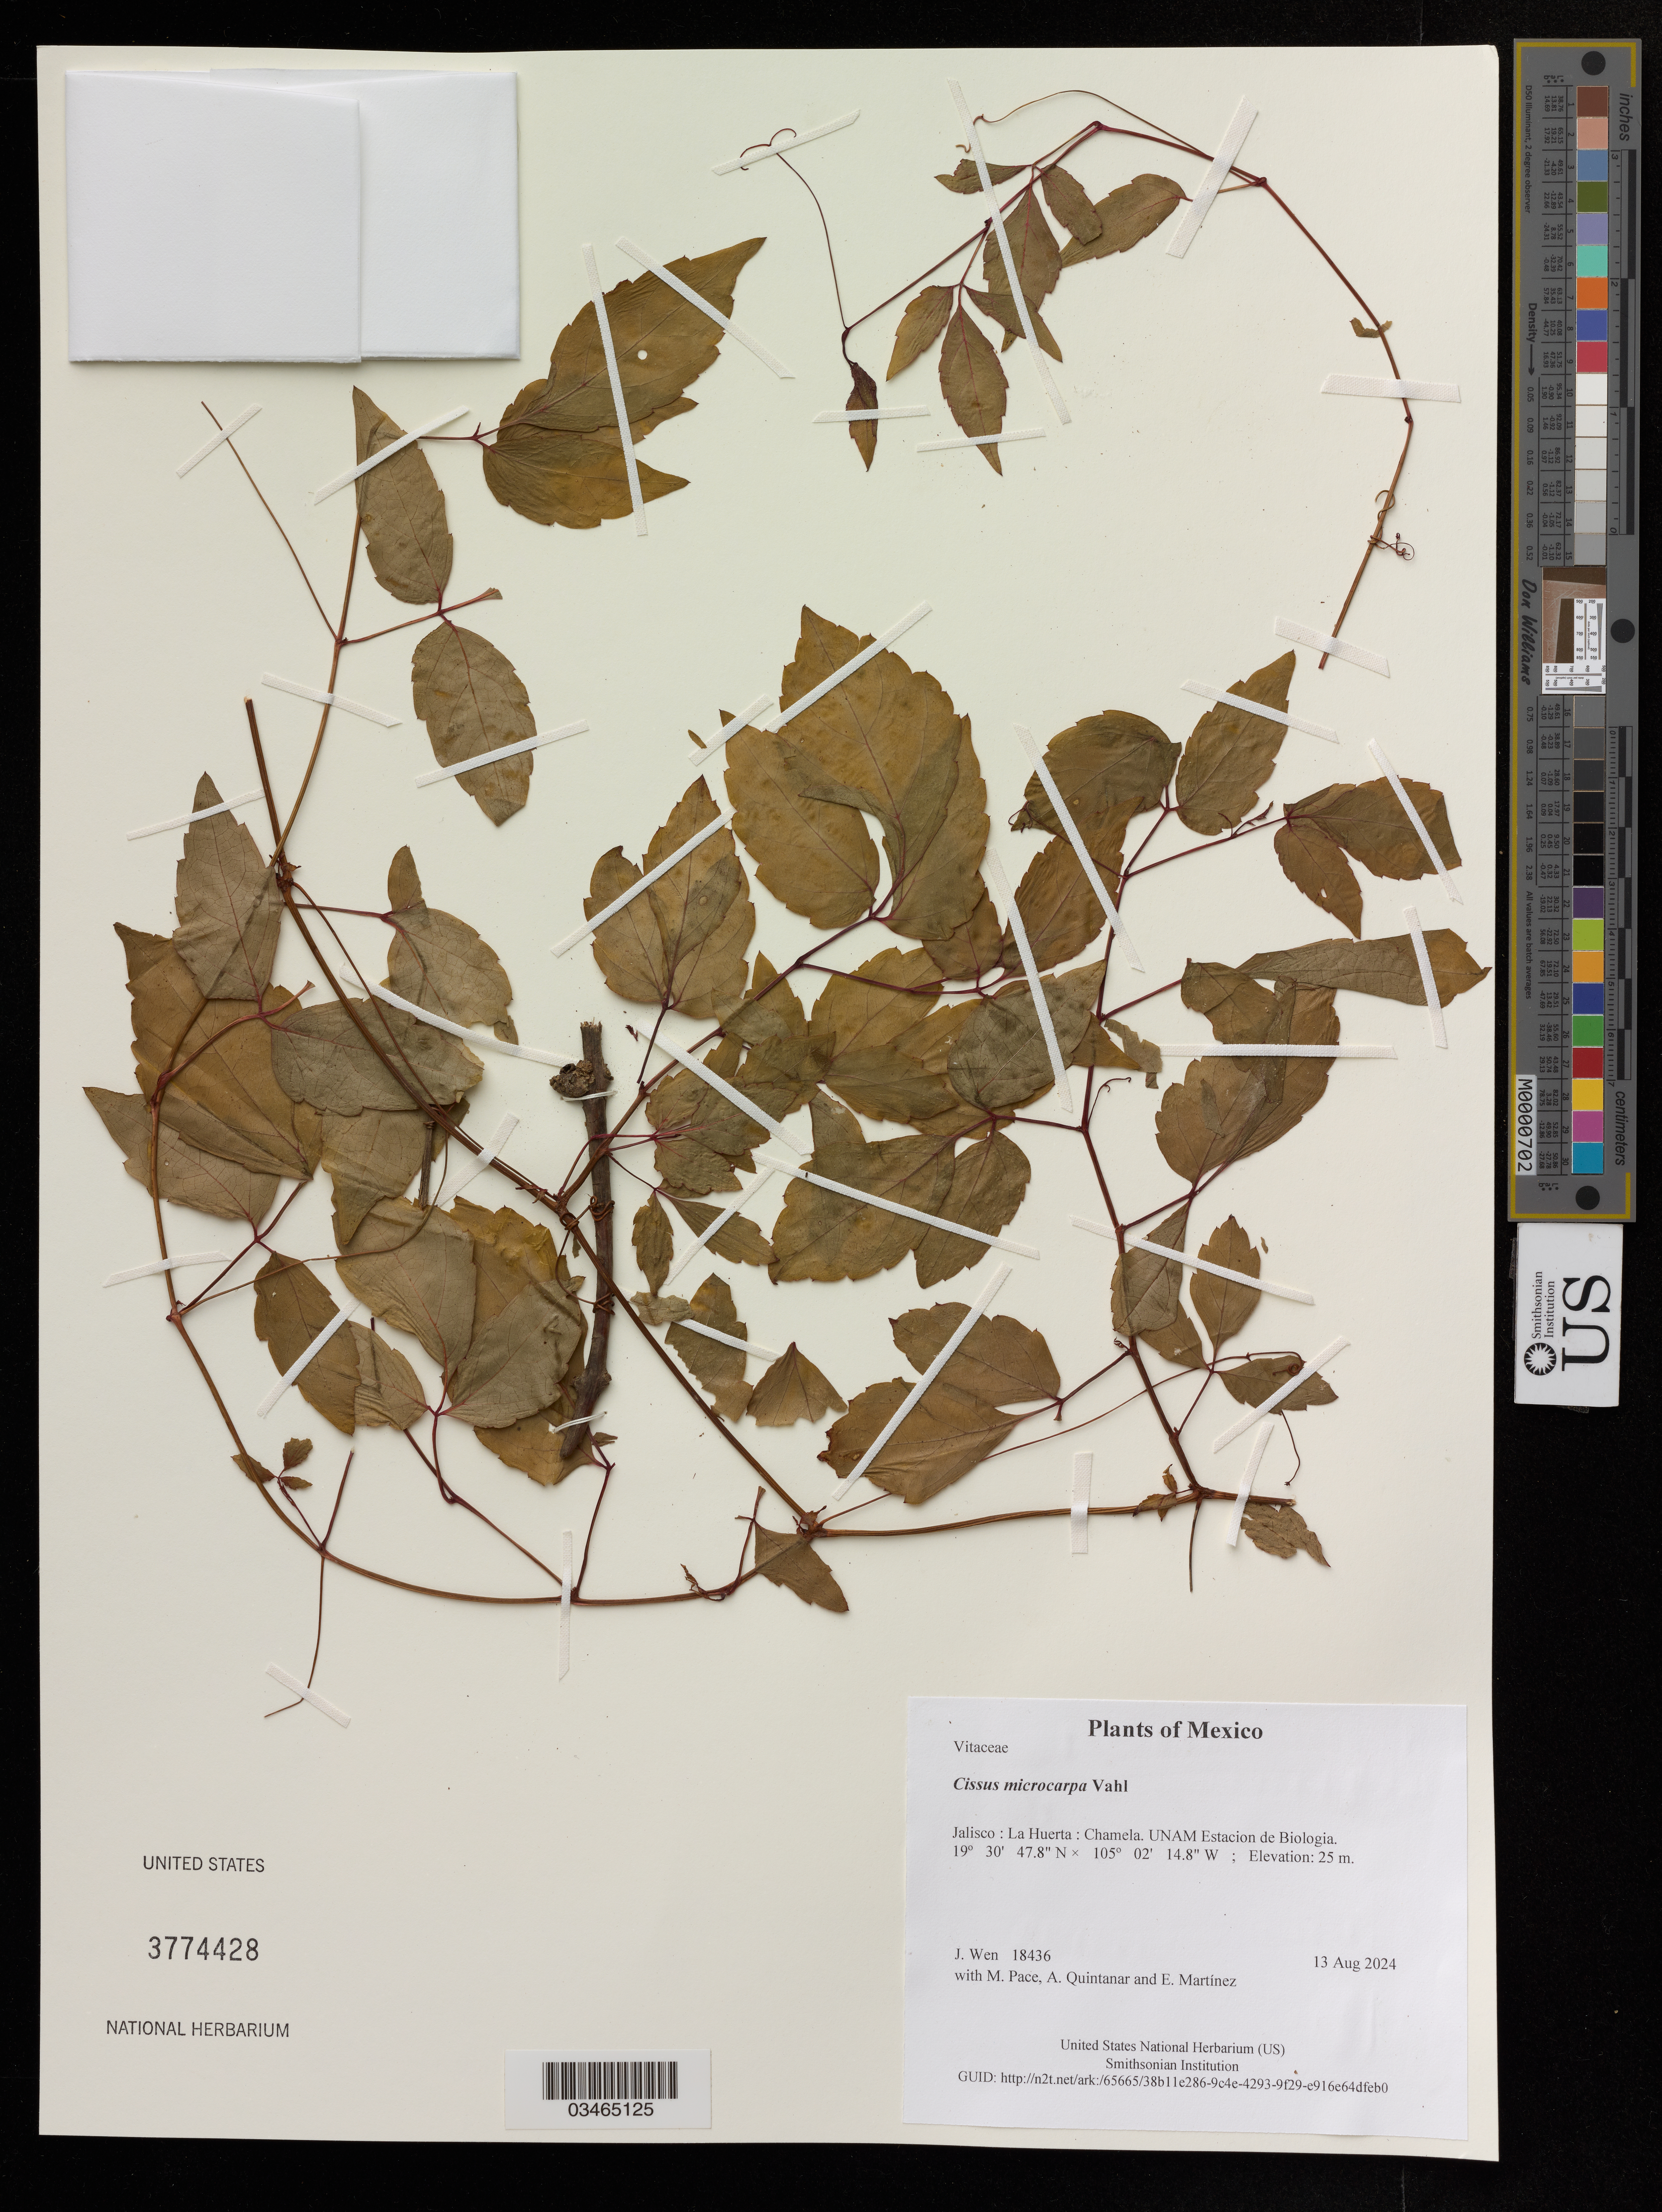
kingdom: Plantae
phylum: Tracheophyta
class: Magnoliopsida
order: Vitales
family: Vitaceae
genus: Cissus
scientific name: Cissus microcarpa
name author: Vahl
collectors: J. Wen, M. Pace, A. Quintanar & E. Martínez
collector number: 18436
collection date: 2024-08-13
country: Mexico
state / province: Jalisco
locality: La Huerta: Chamela.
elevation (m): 25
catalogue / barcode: US 3774428